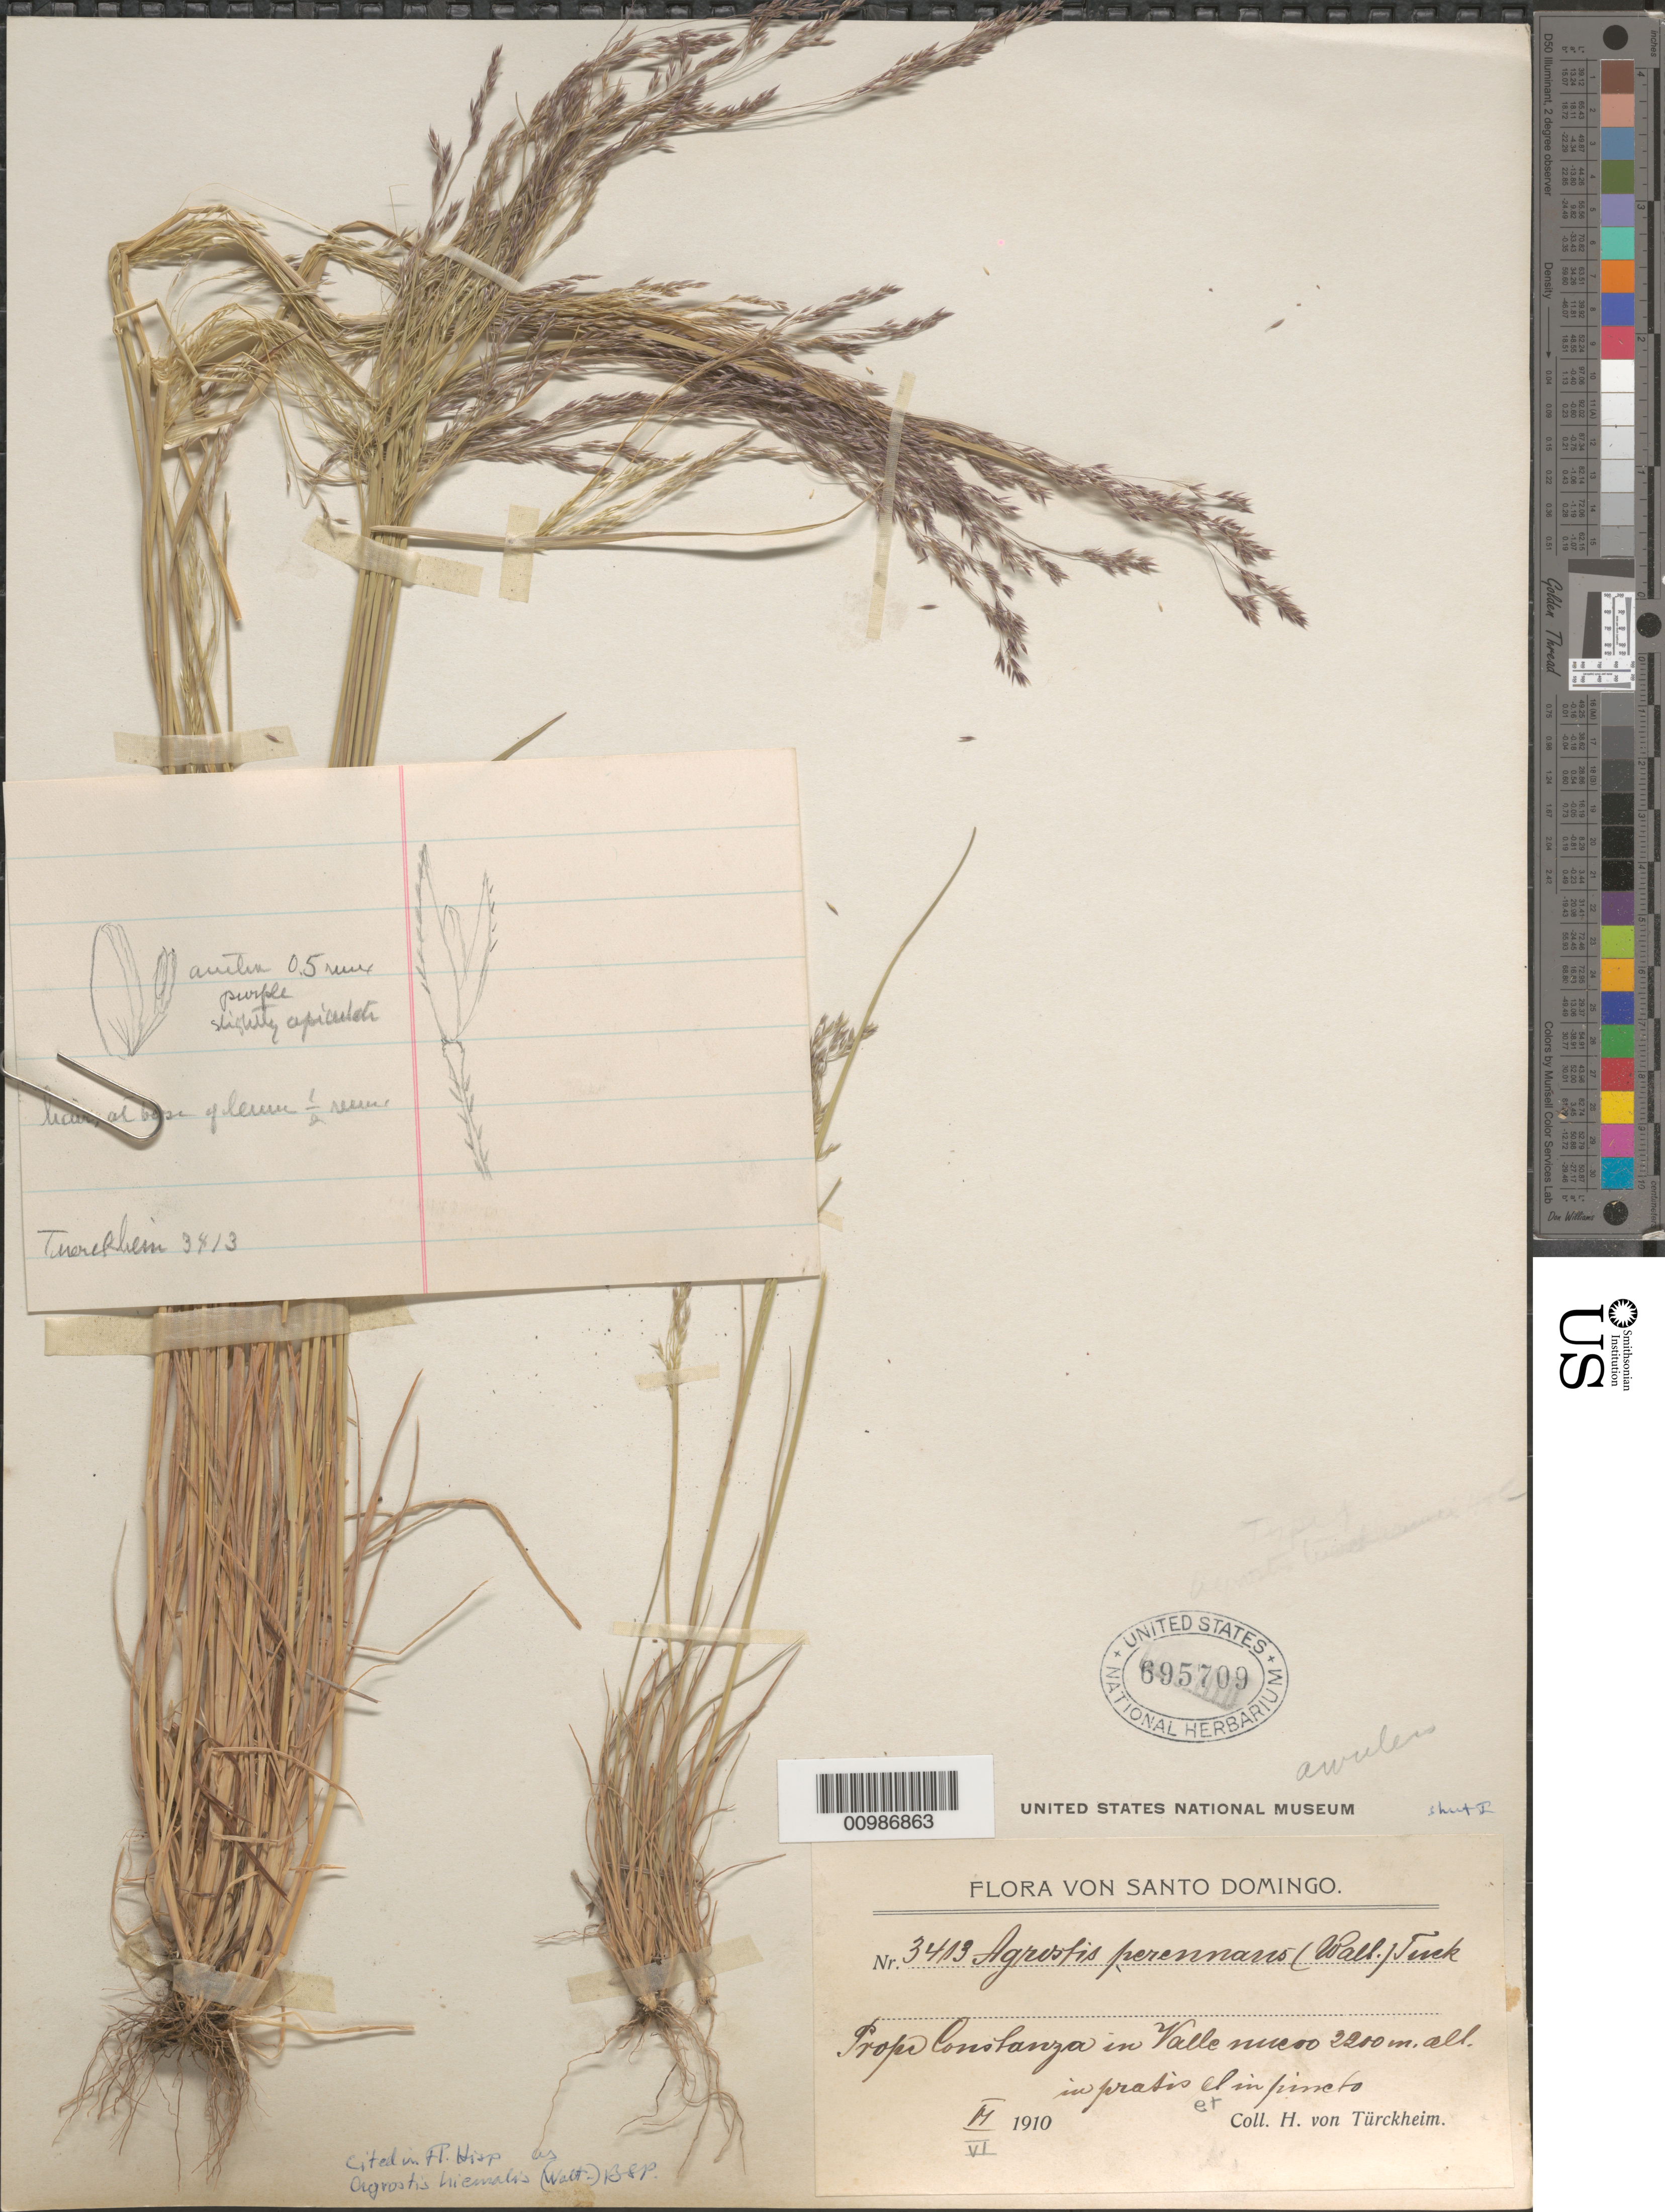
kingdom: Plantae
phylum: Tracheophyta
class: Liliopsida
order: Poales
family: Poaceae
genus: Agrostis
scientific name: Agrostis hyemalis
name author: (Walter) Britton et al.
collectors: H. von Türckheim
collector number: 3403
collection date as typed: Jun 1910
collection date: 1910-06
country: Dominican Republic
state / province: Distrito Nacional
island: Hispaniola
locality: Valle Nuevo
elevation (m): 2200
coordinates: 0 N, 0 E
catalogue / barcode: US 695709